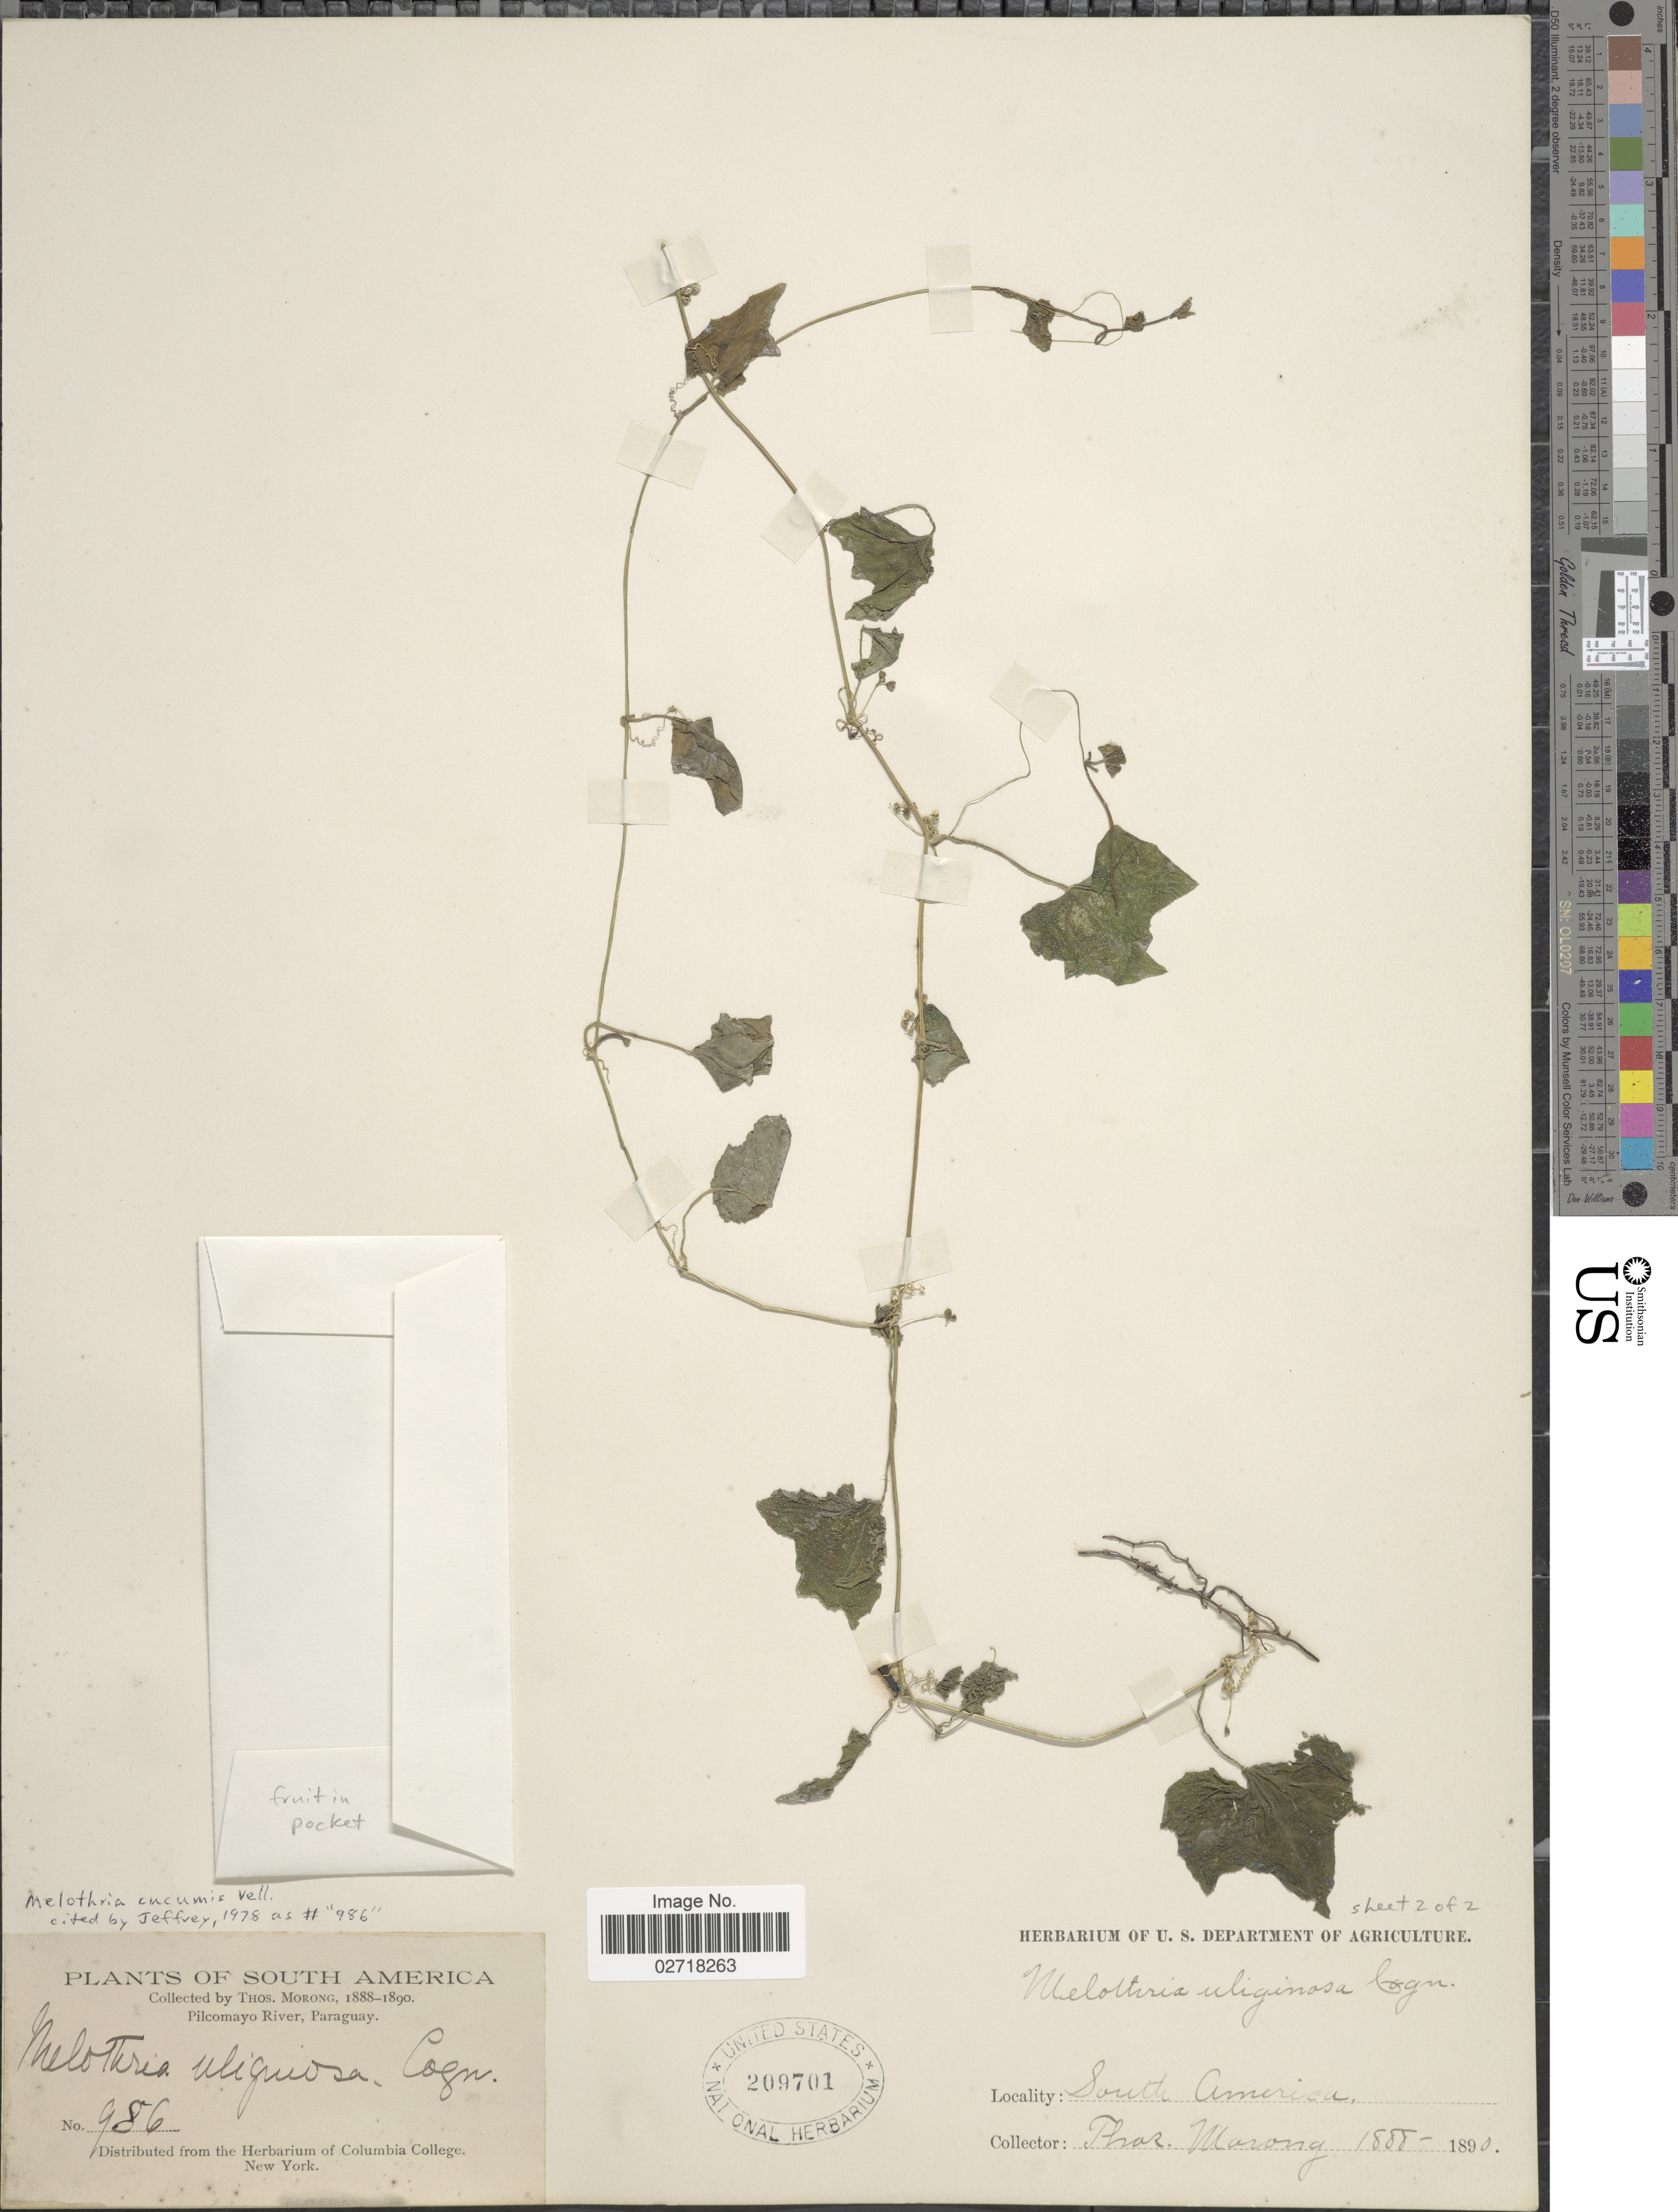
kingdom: Plantae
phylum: Tracheophyta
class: Magnoliopsida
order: Cucurbitales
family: Cucurbitaceae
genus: Melothria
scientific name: Melothria cucumis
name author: Vell.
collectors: ex herb. T. Morong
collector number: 986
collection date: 1888/1890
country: Paraguay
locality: Pilcomayo River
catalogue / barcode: US 209701